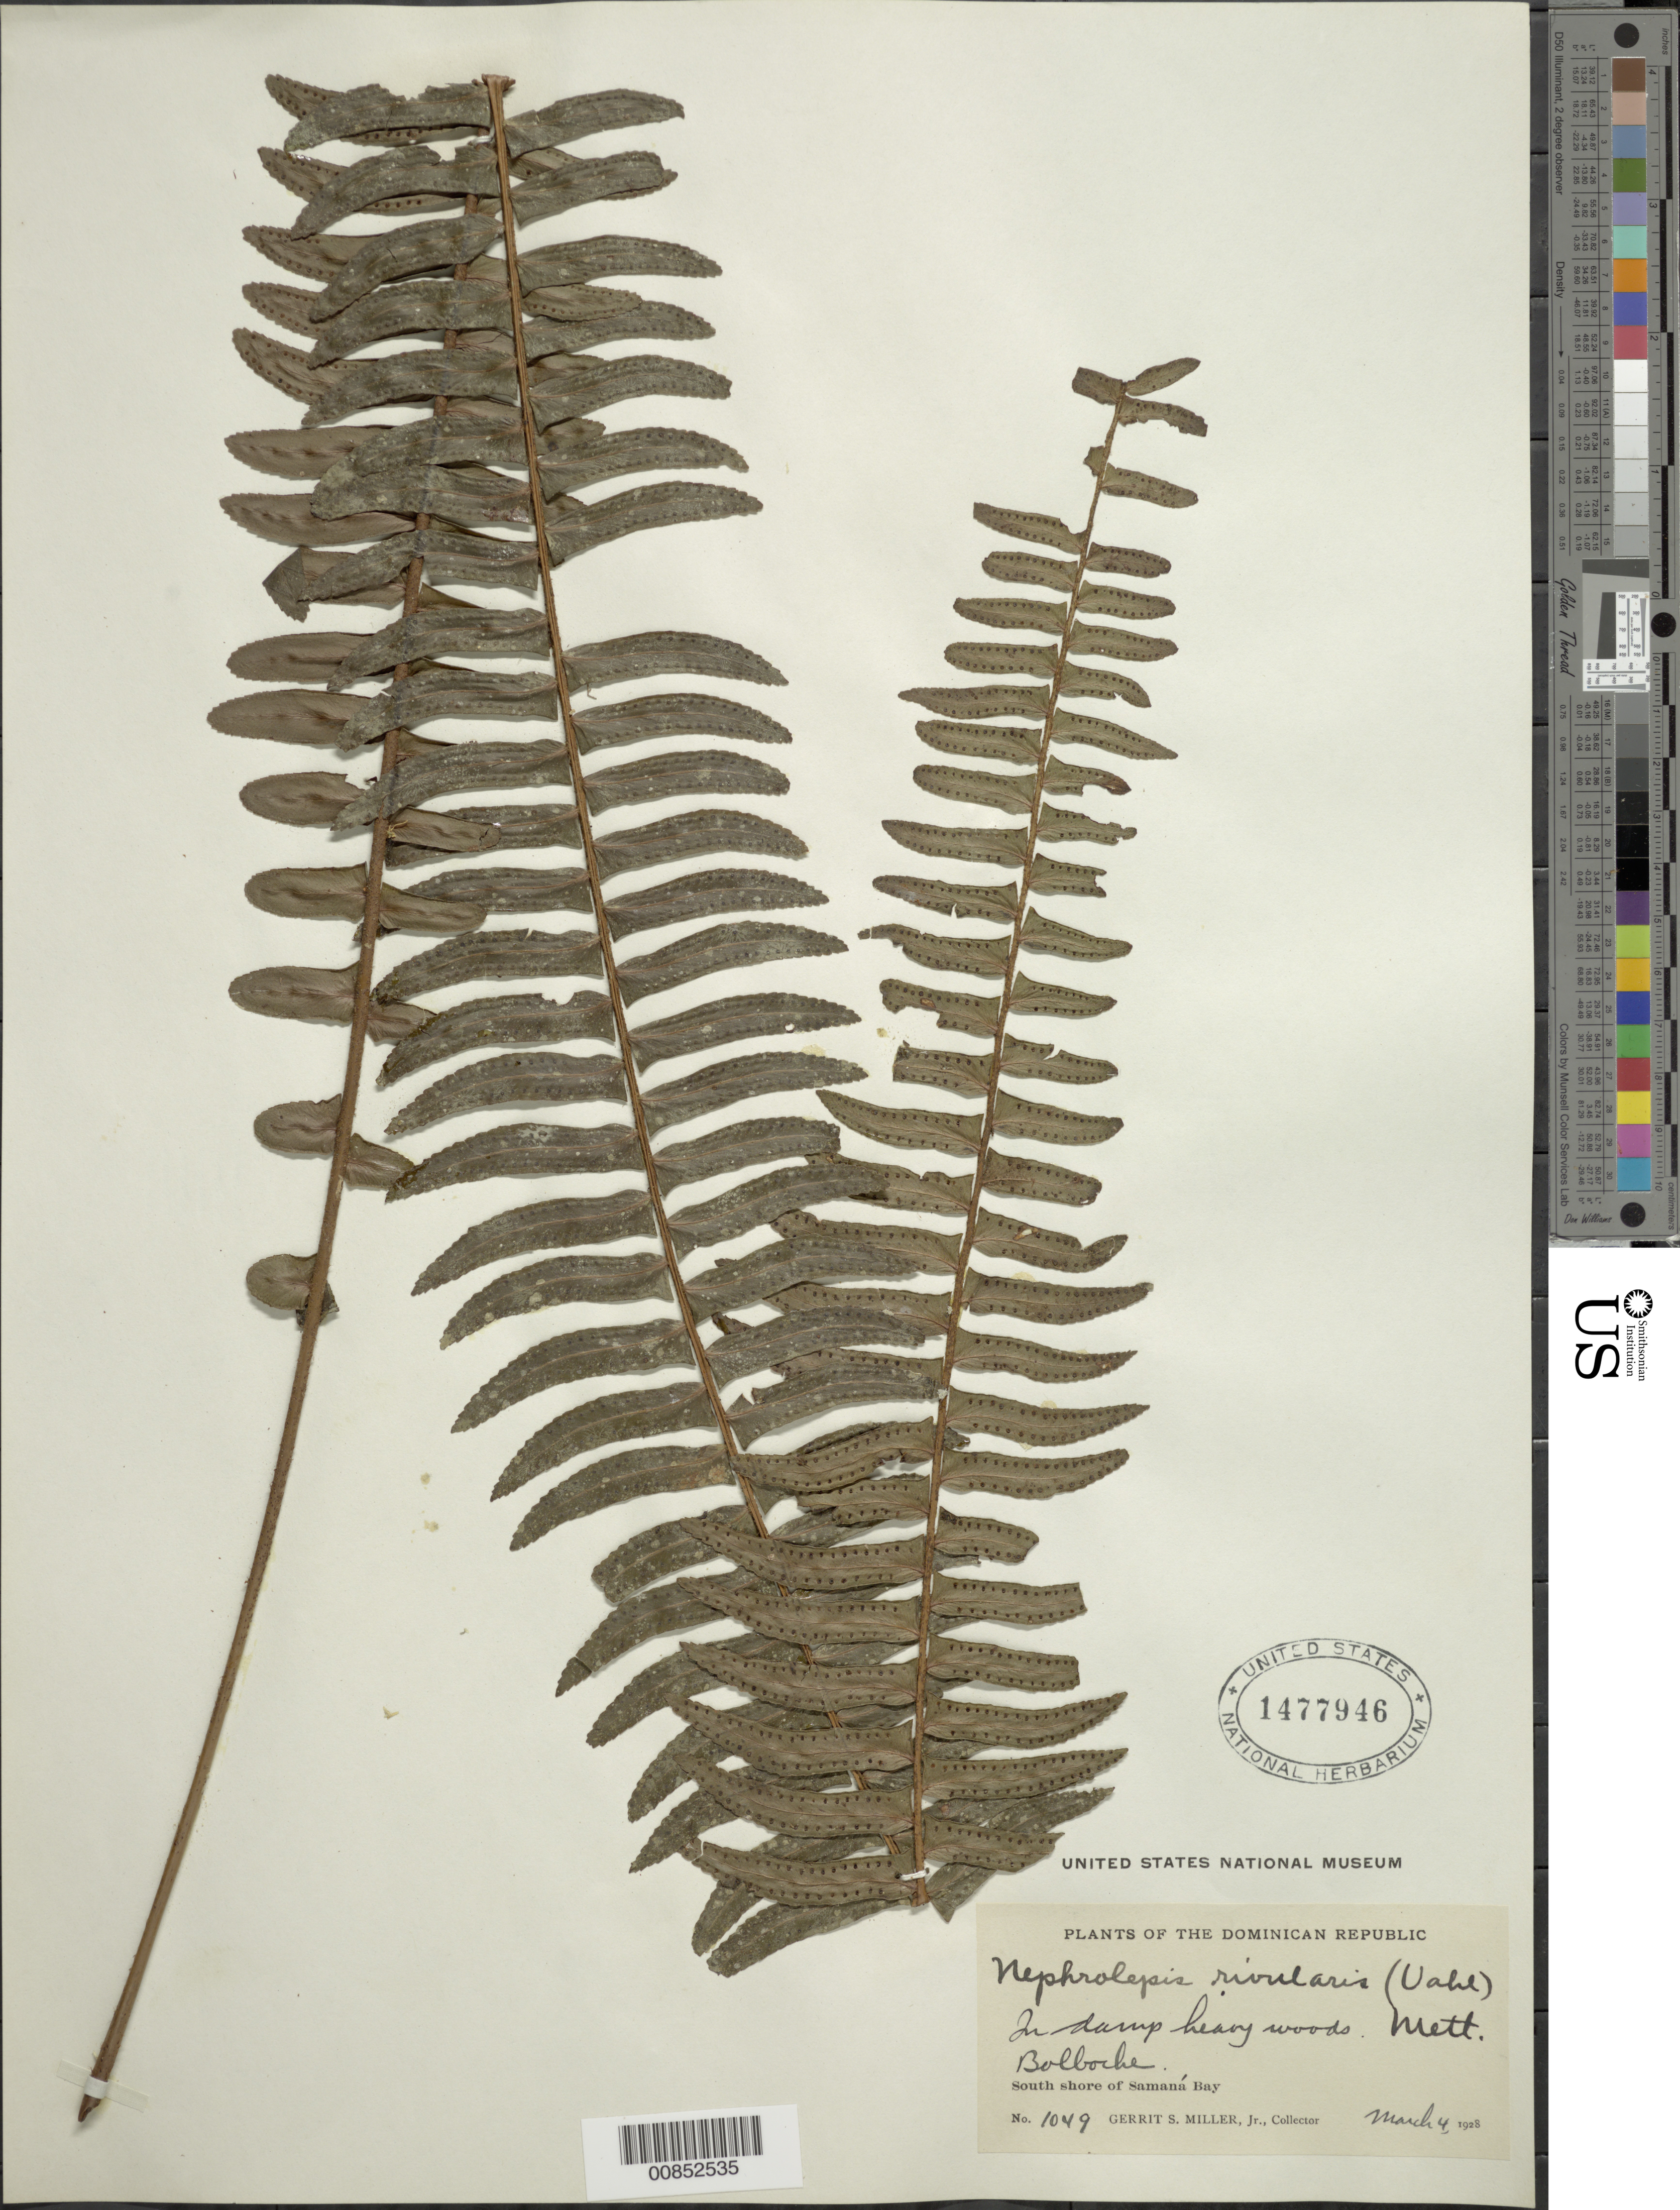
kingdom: Plantae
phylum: Tracheophyta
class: Polypodiopsida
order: Polypodiales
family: Nephrolepidaceae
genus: Nephrolepis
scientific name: Nephrolepis rivularis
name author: (Vahl) Mett. ex Krug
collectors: G. S. Miller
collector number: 1049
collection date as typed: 04 Mar 1928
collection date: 1928-03-04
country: Dominican Republic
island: Hispaniola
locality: Samaná Bay, S shore; Bolboche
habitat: Damp heavy woods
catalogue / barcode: US 1477946